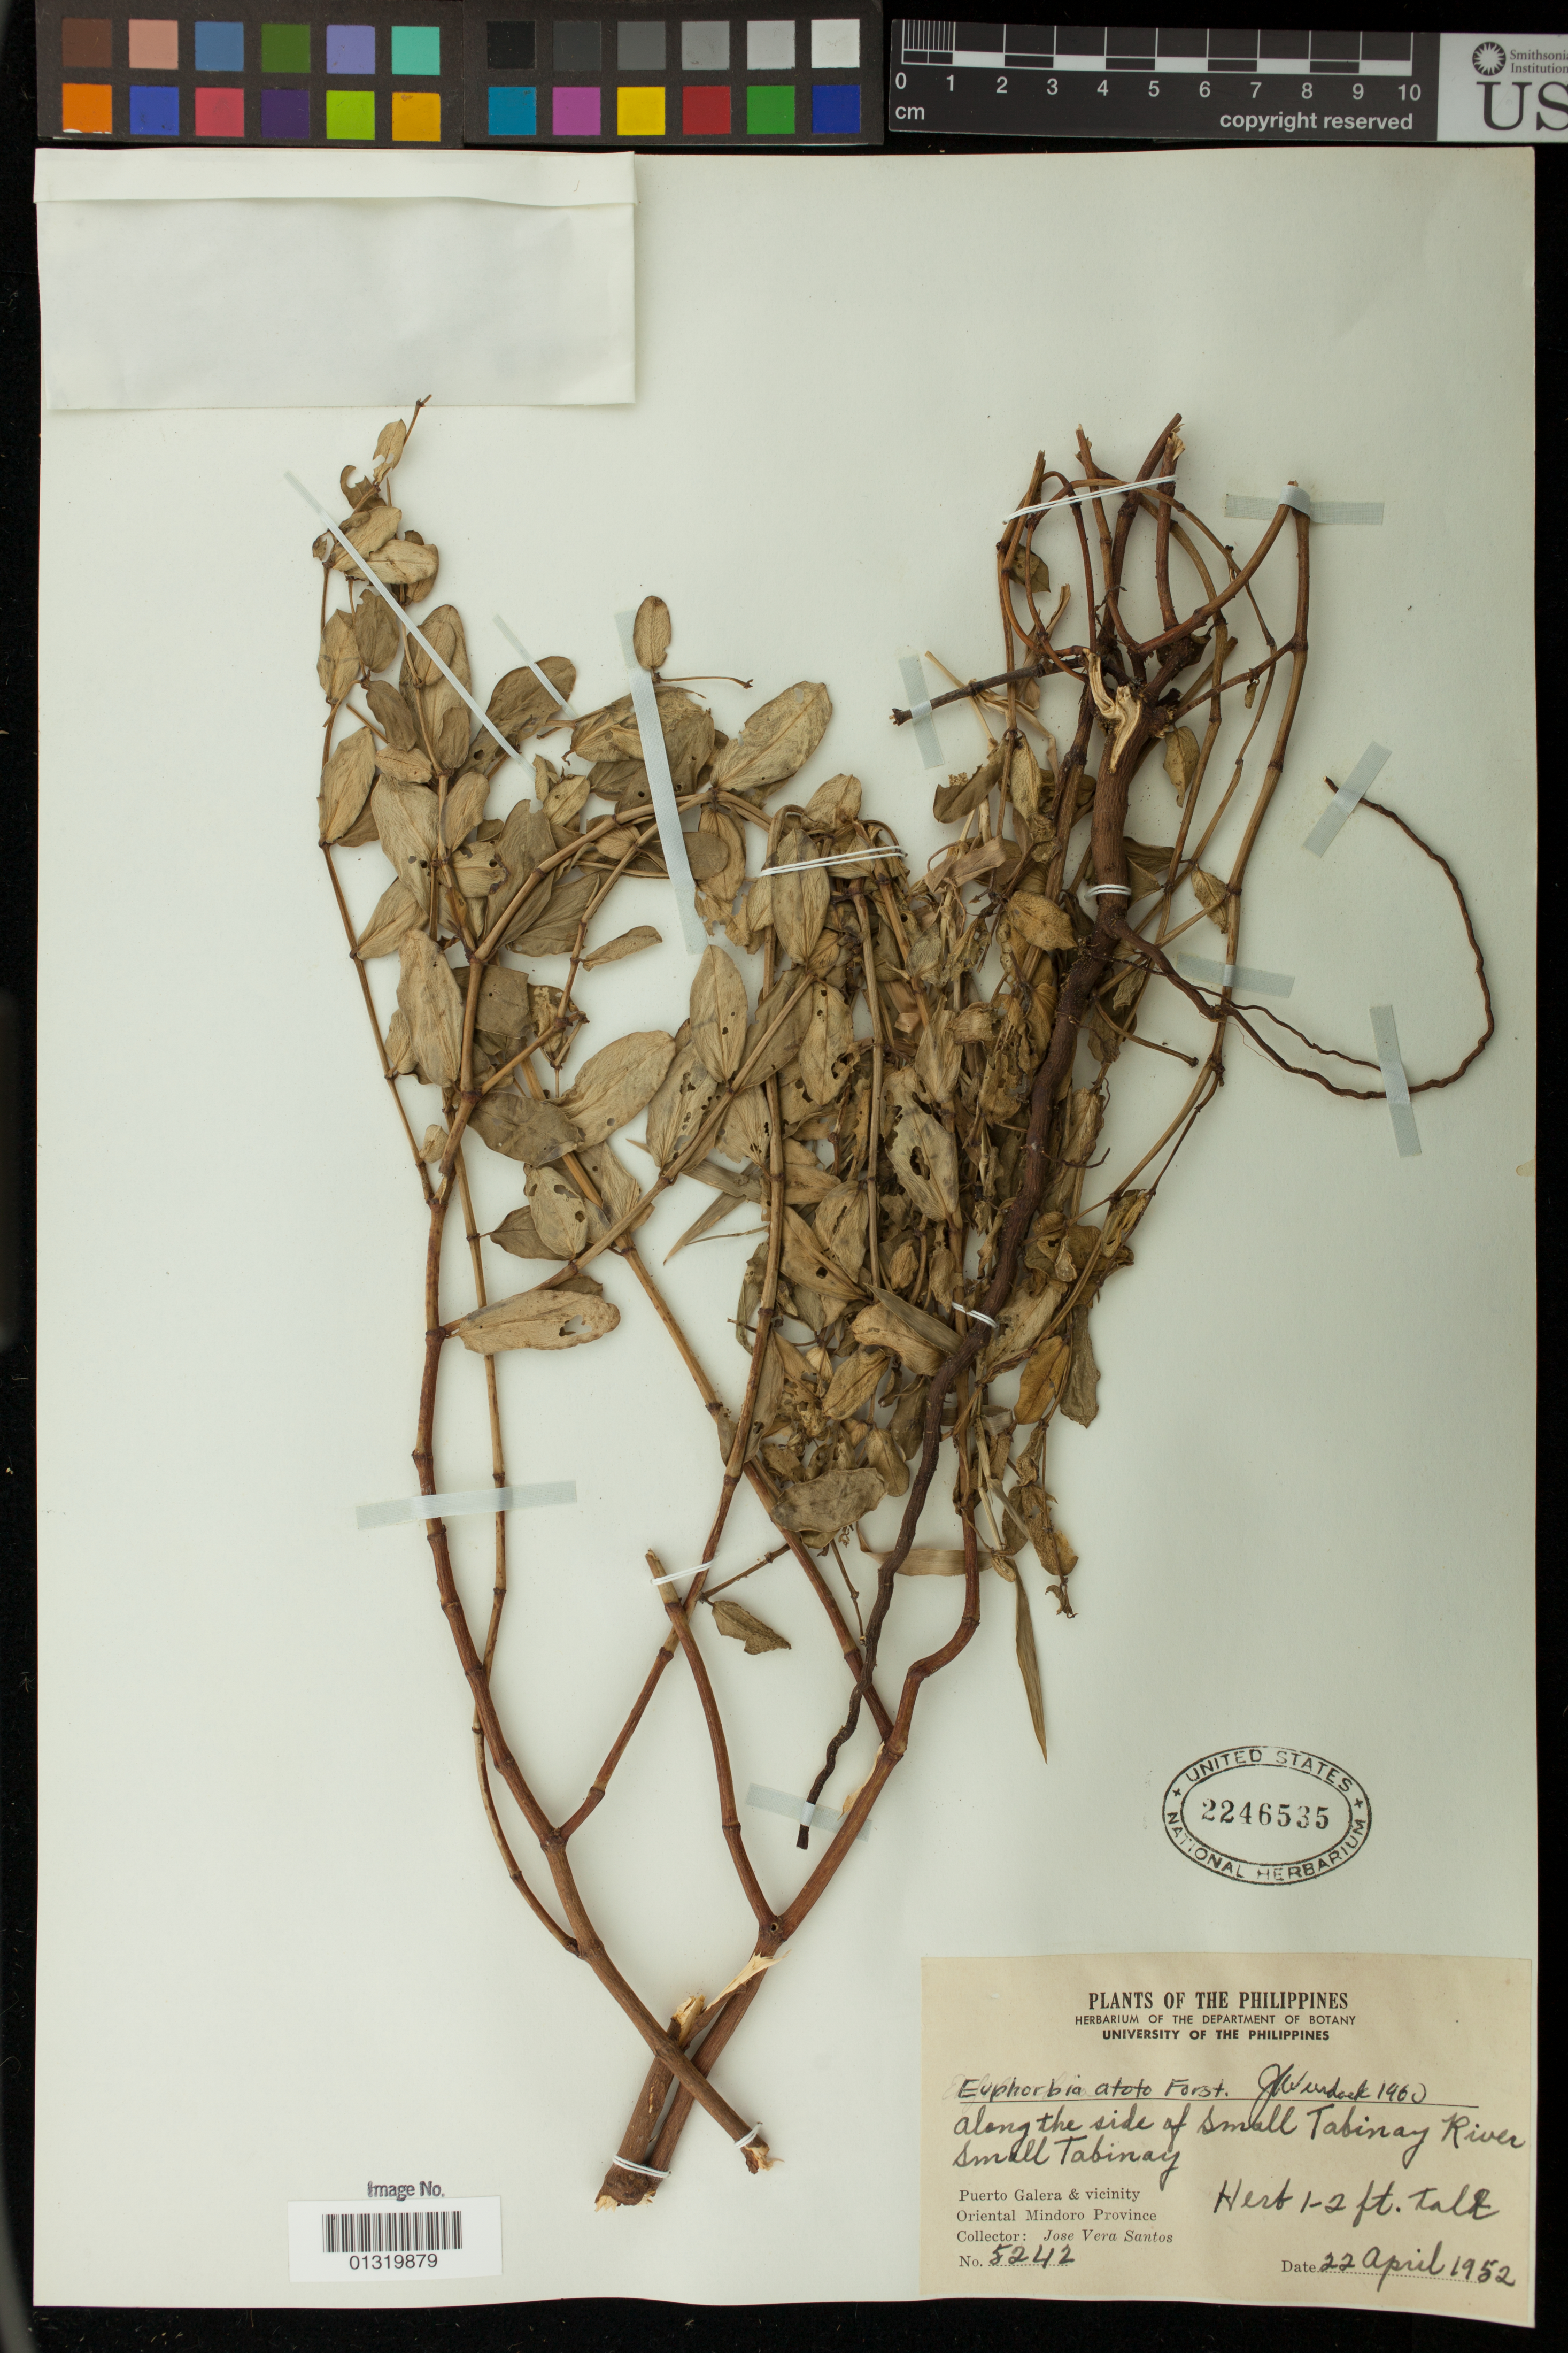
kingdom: Plantae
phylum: Tracheophyta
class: Magnoliopsida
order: Malpighiales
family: Euphorbiaceae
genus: Euphorbia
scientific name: Euphorbia atoto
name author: G. Forst.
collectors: J. Vera Santos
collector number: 5242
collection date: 1952-04-22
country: Philippines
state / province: Mimaropa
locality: along the side of Small Tabinay River; Small Tabinay; Puerto Galera & vicinity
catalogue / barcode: US 2246535